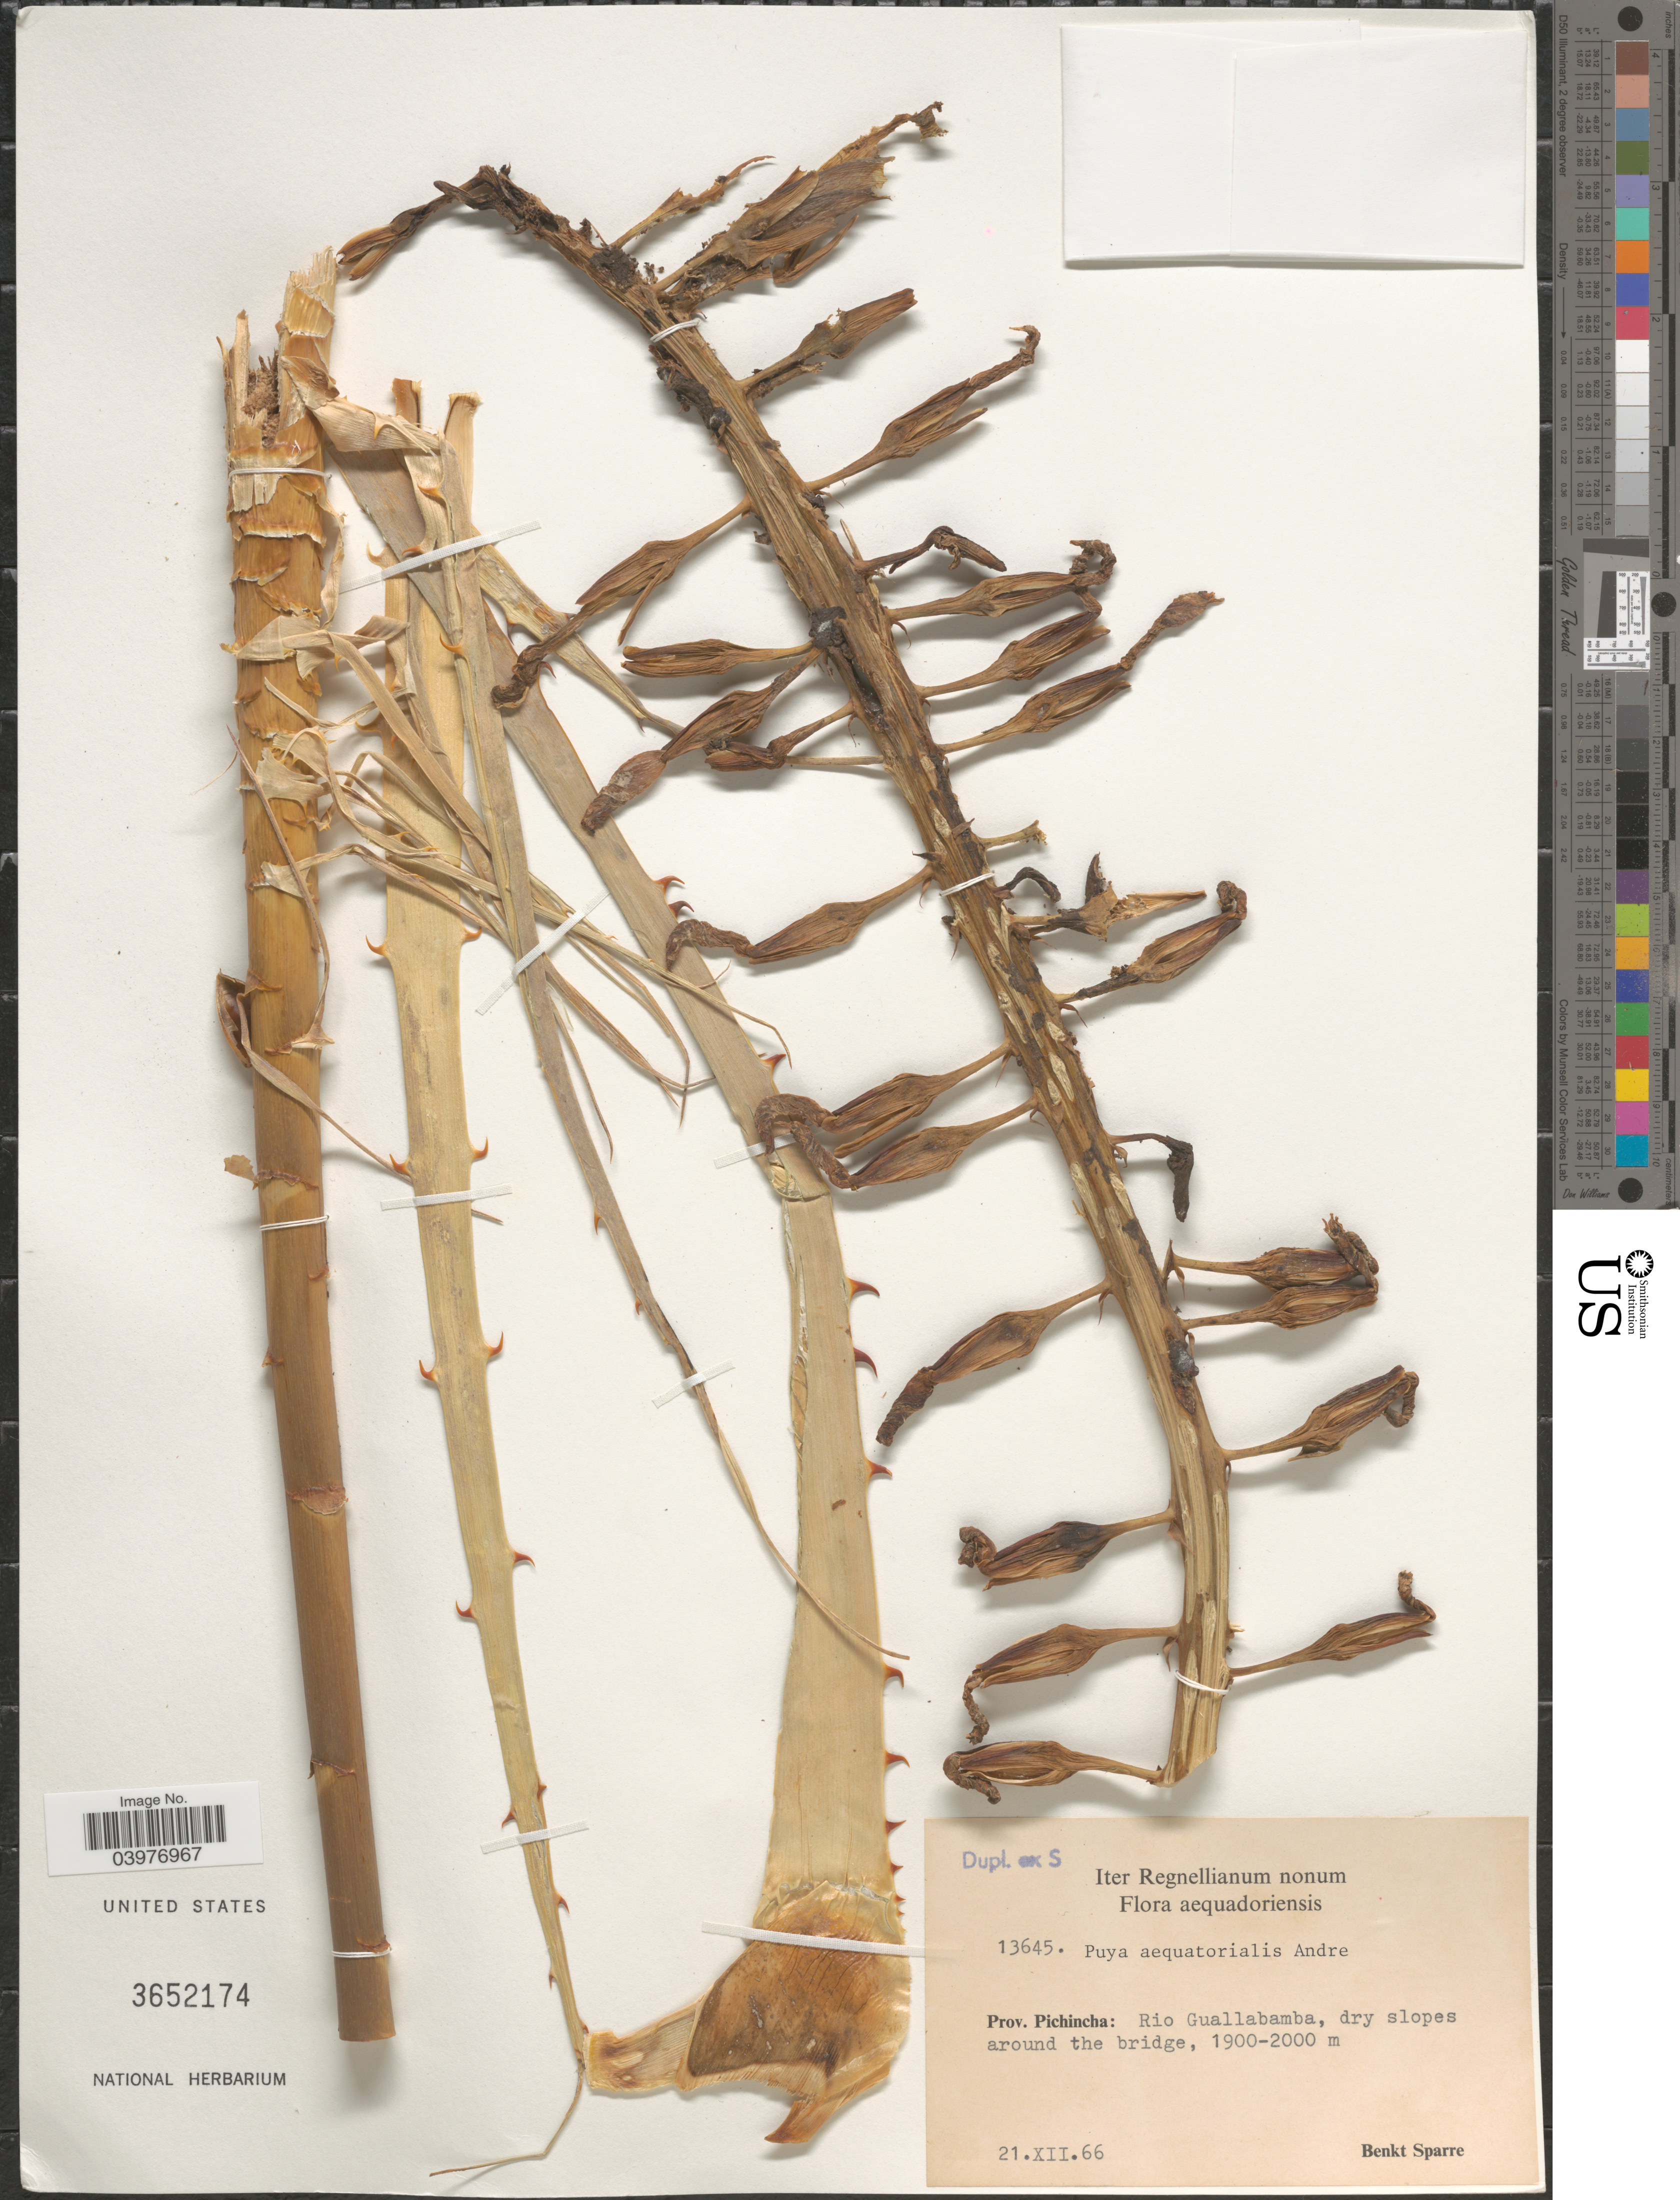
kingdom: Plantae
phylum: Tracheophyta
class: Liliopsida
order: Poales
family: Bromeliaceae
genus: Puya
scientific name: Puya aequatorialis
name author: André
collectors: B. Sparre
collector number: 13645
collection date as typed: Transcribed d/m/y: 21/12/66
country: Ecuador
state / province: Pichincha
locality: Rio Guallabamba.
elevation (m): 1900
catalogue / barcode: US 3652174